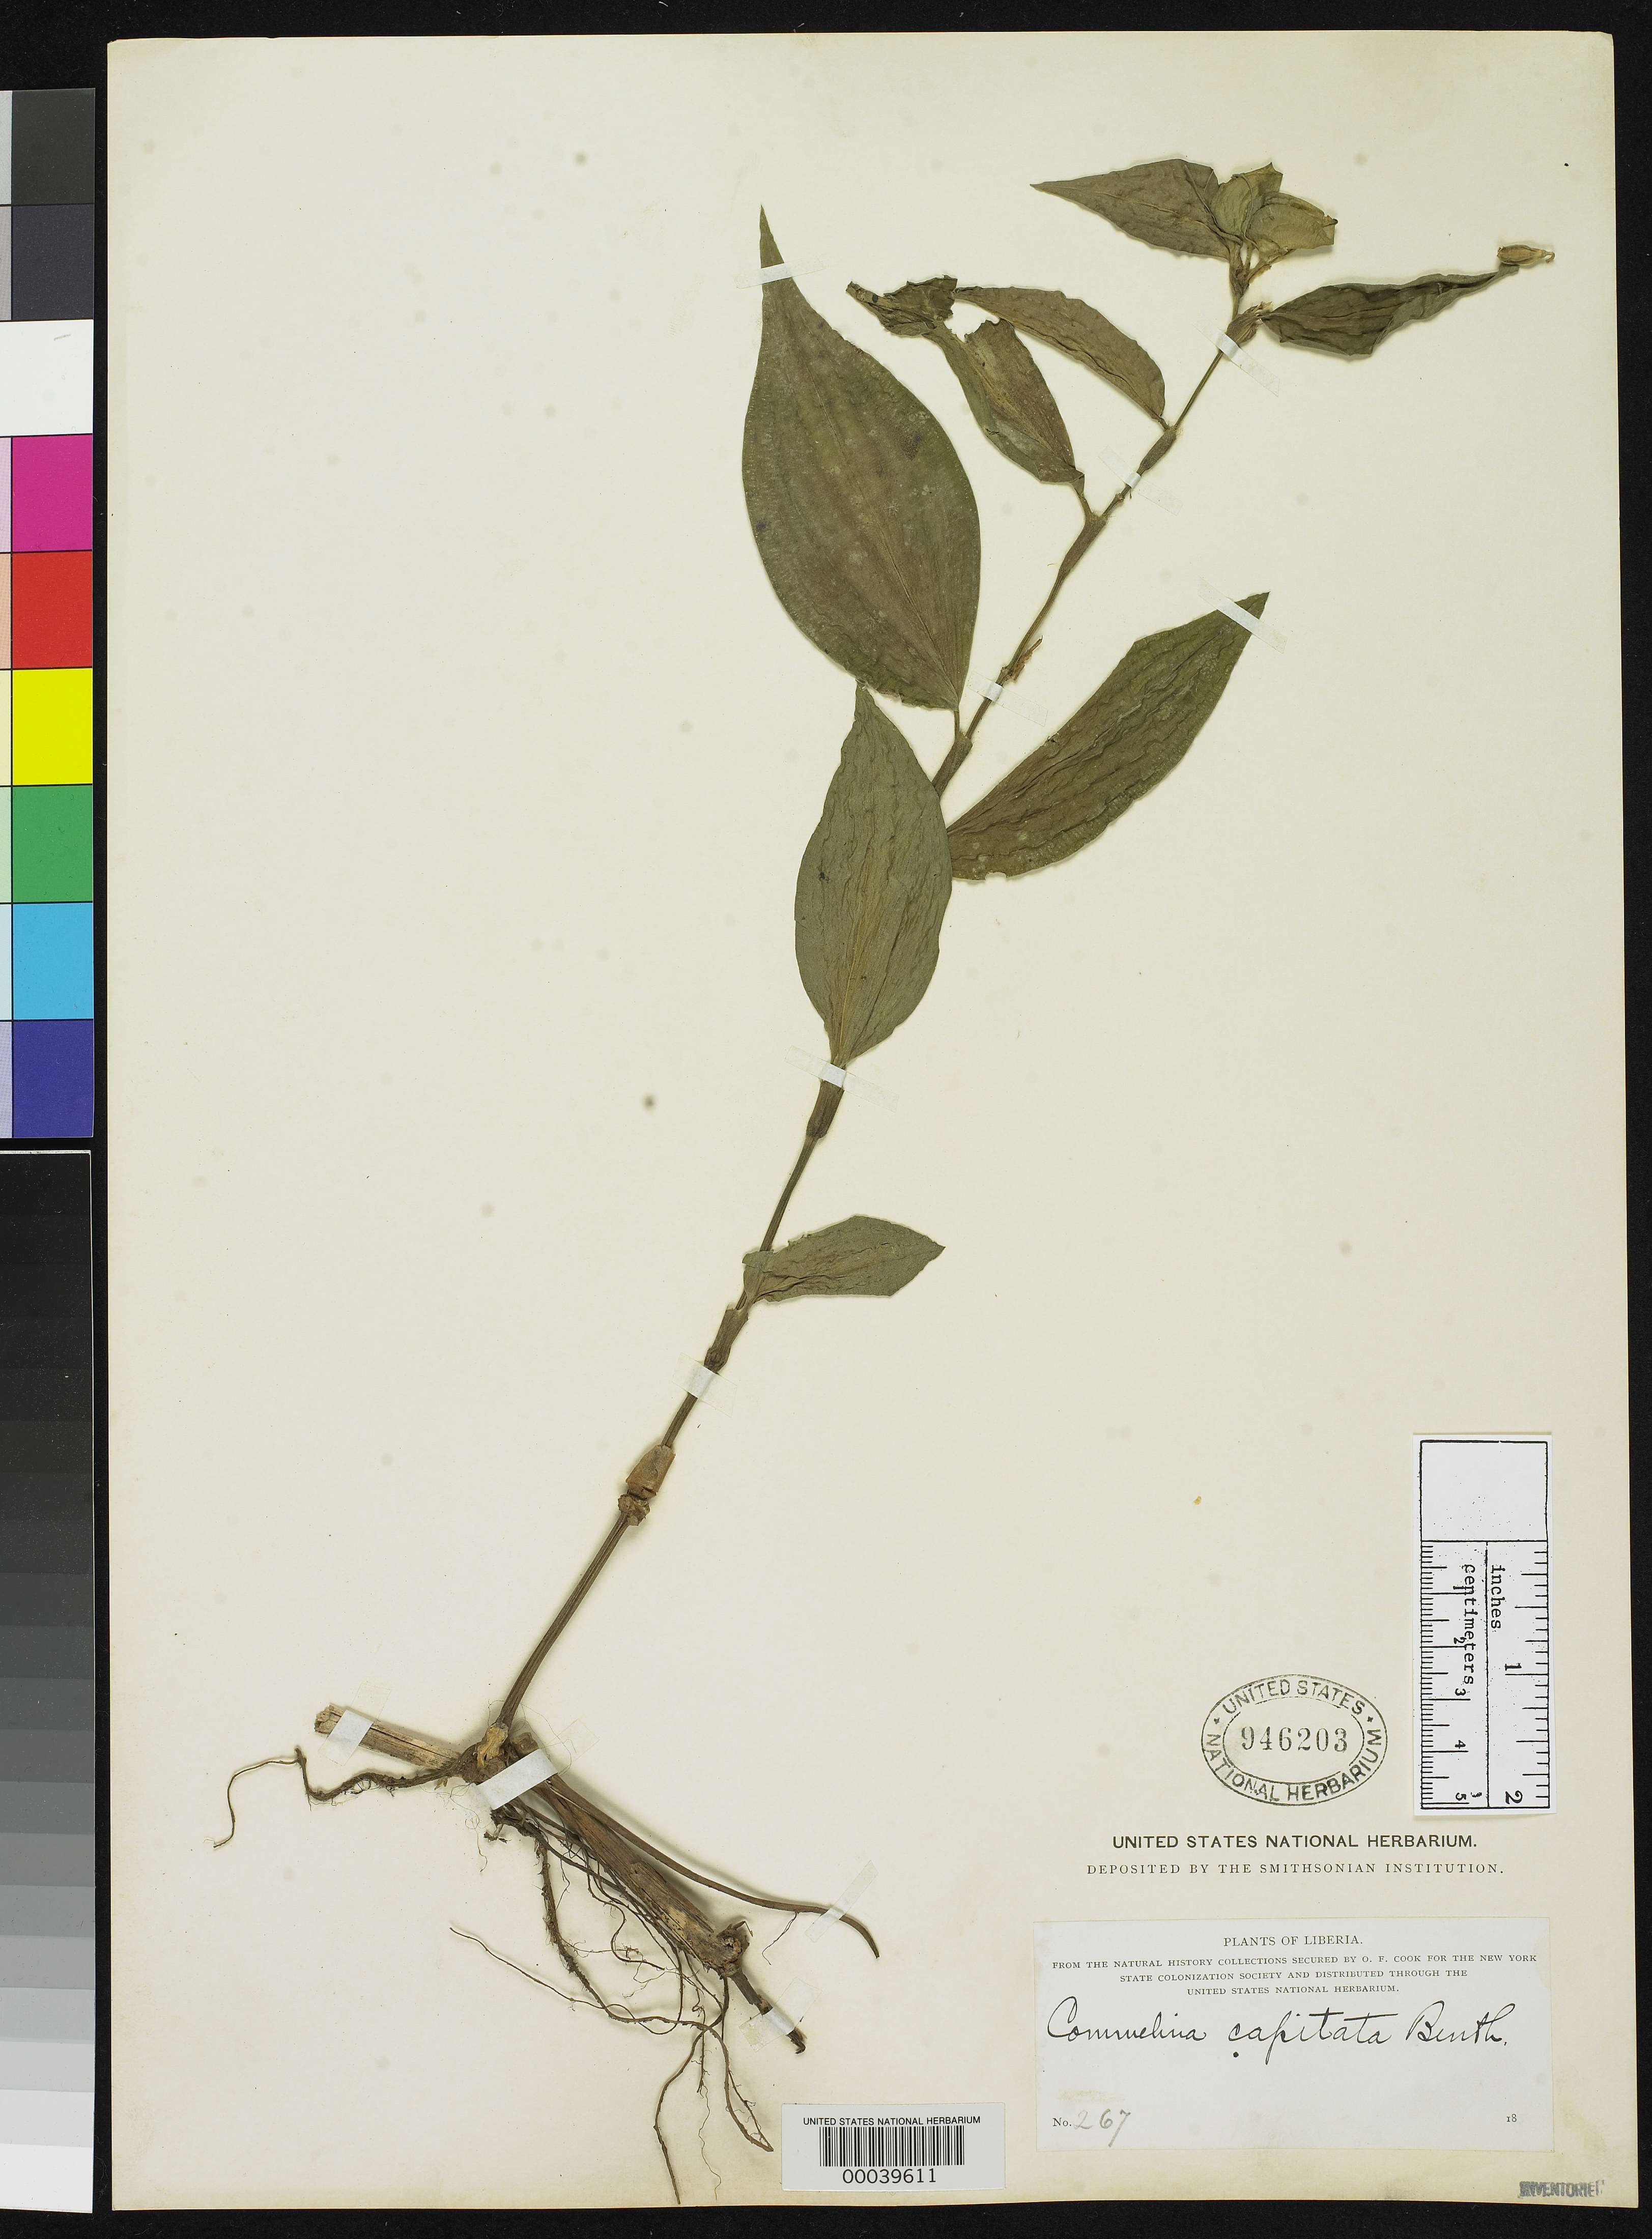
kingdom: Plantae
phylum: Tracheophyta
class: Liliopsida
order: Commelinales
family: Commelinaceae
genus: Commelina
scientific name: Commelina capitata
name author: Benth.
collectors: O. F. Cook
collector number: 267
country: Liberia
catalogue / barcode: US 946203